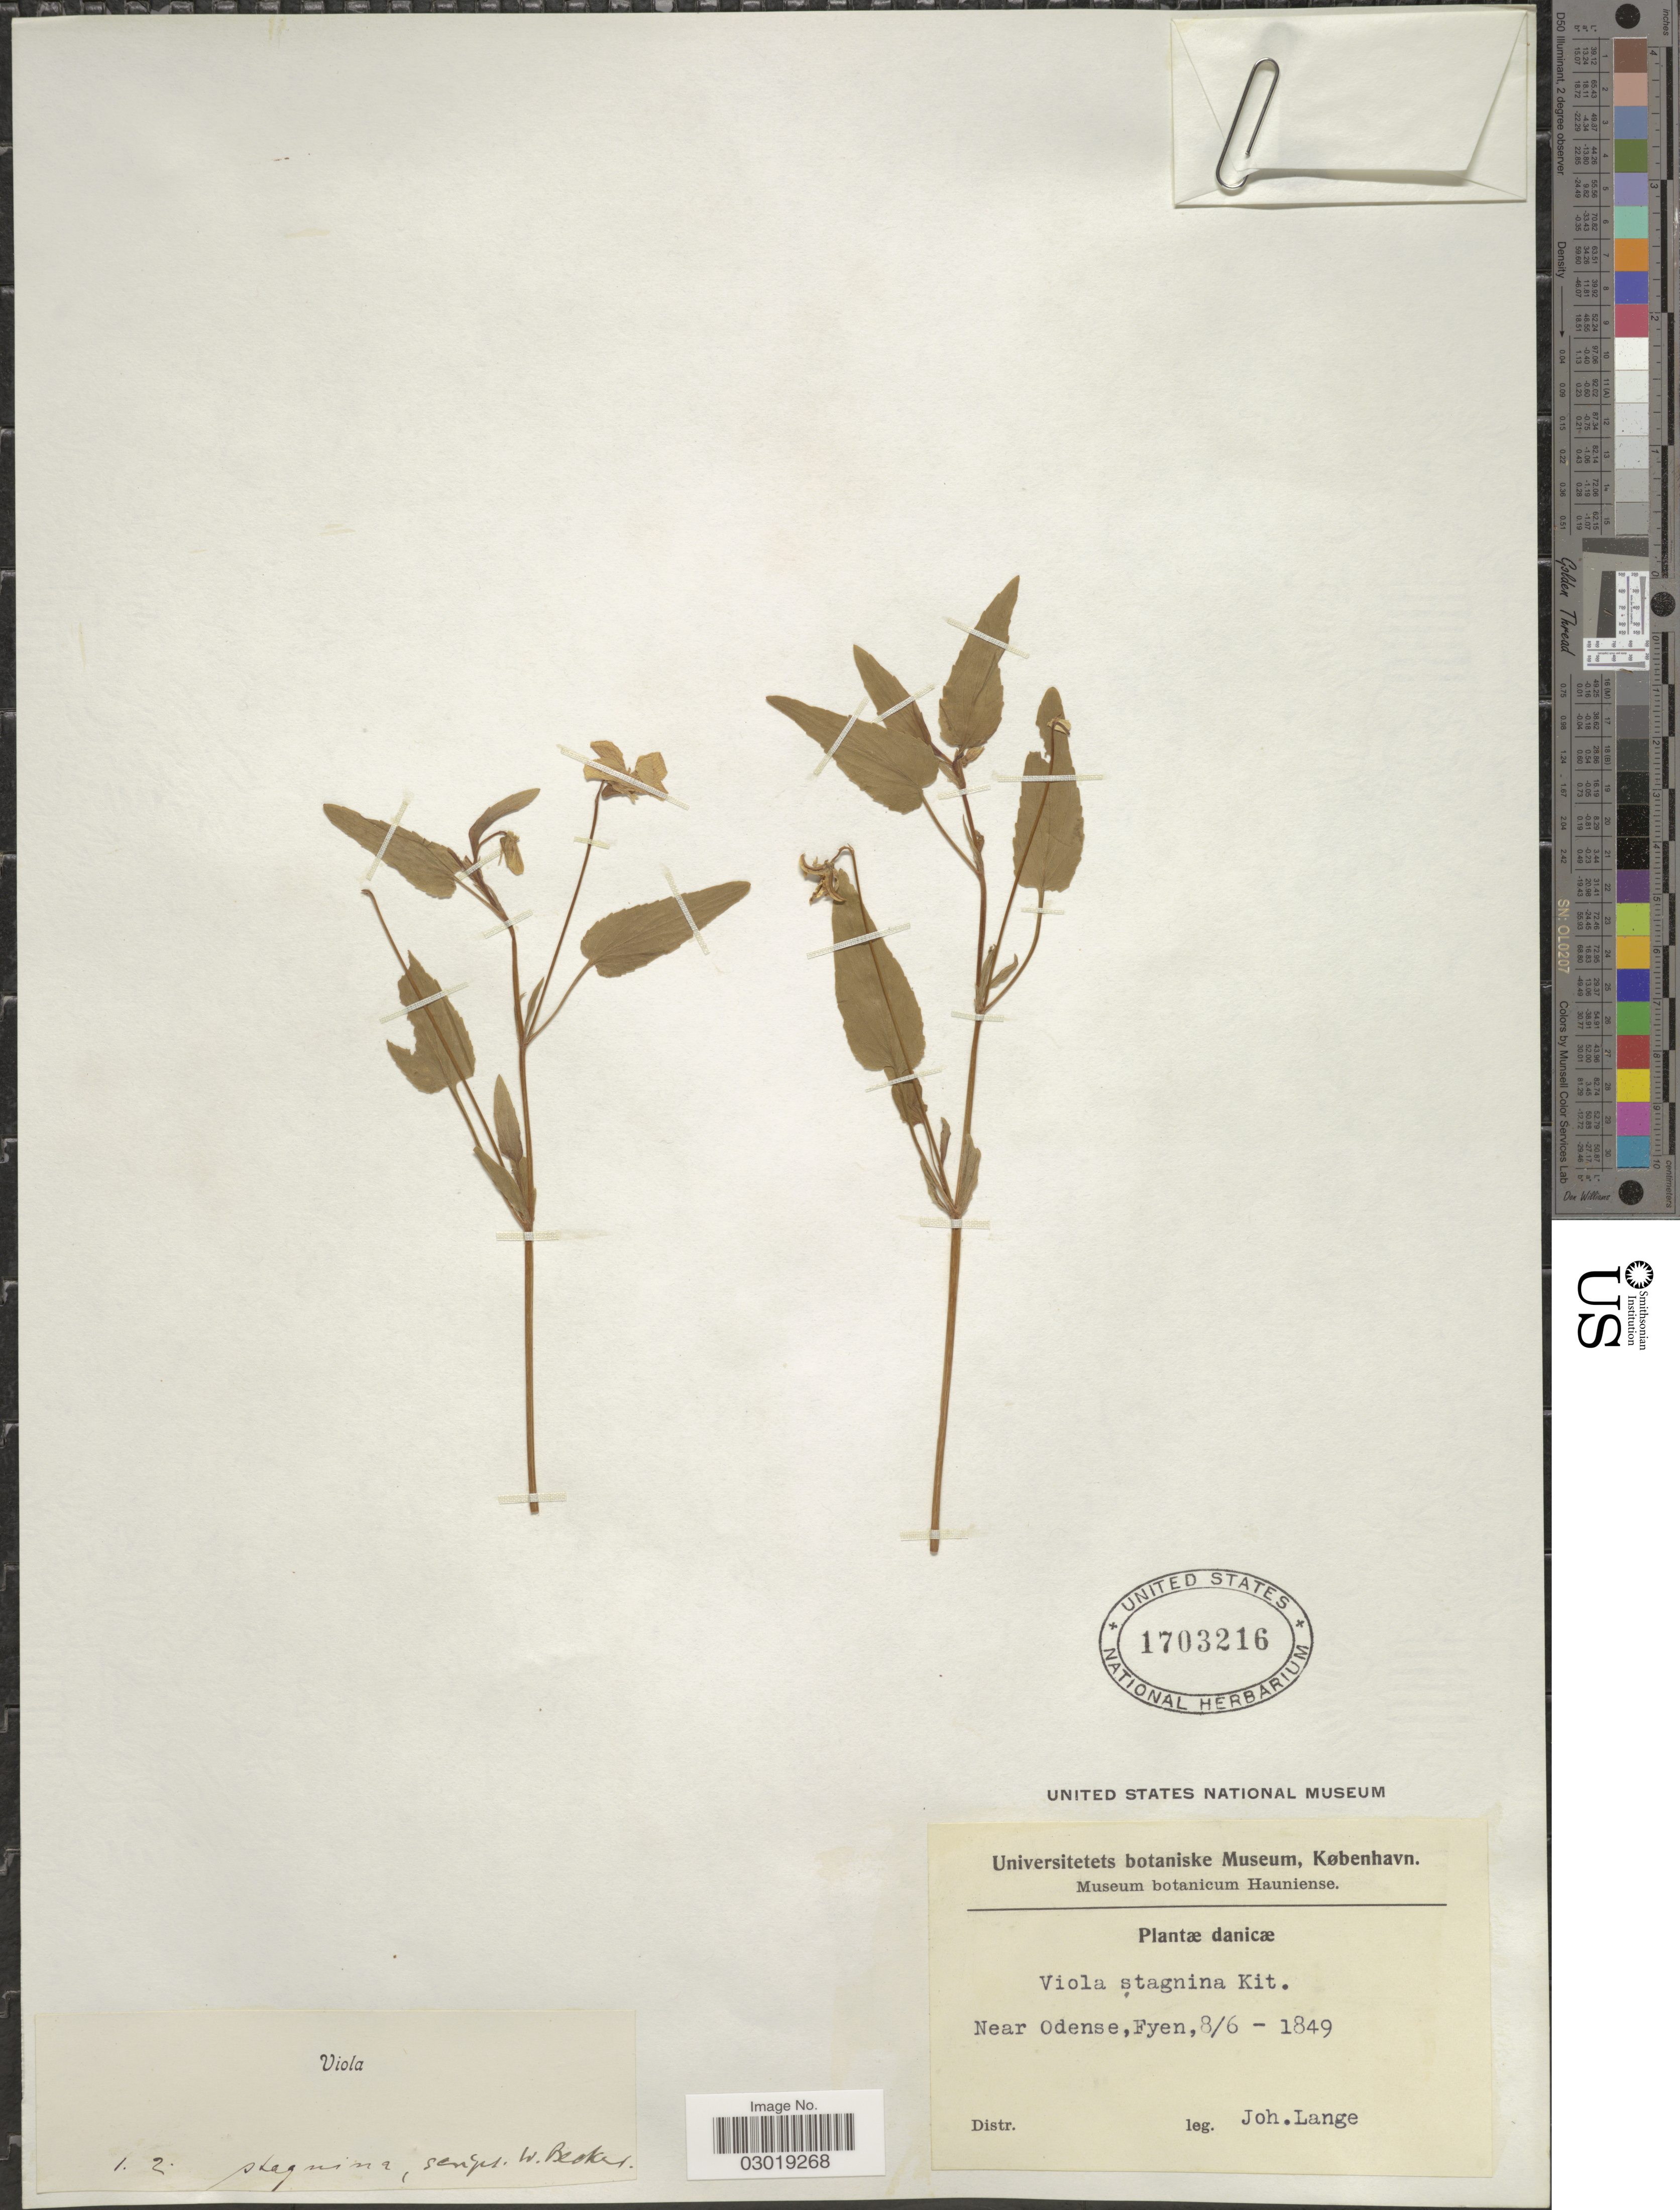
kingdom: Plantae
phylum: Tracheophyta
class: Magnoliopsida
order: Malpighiales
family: Violaceae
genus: Viola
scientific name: Viola stagnina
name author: Kit.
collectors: J. Lange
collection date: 1849-06-08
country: Denmark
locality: Danicæ, Near Odense, Fyen.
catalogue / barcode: US 1703216